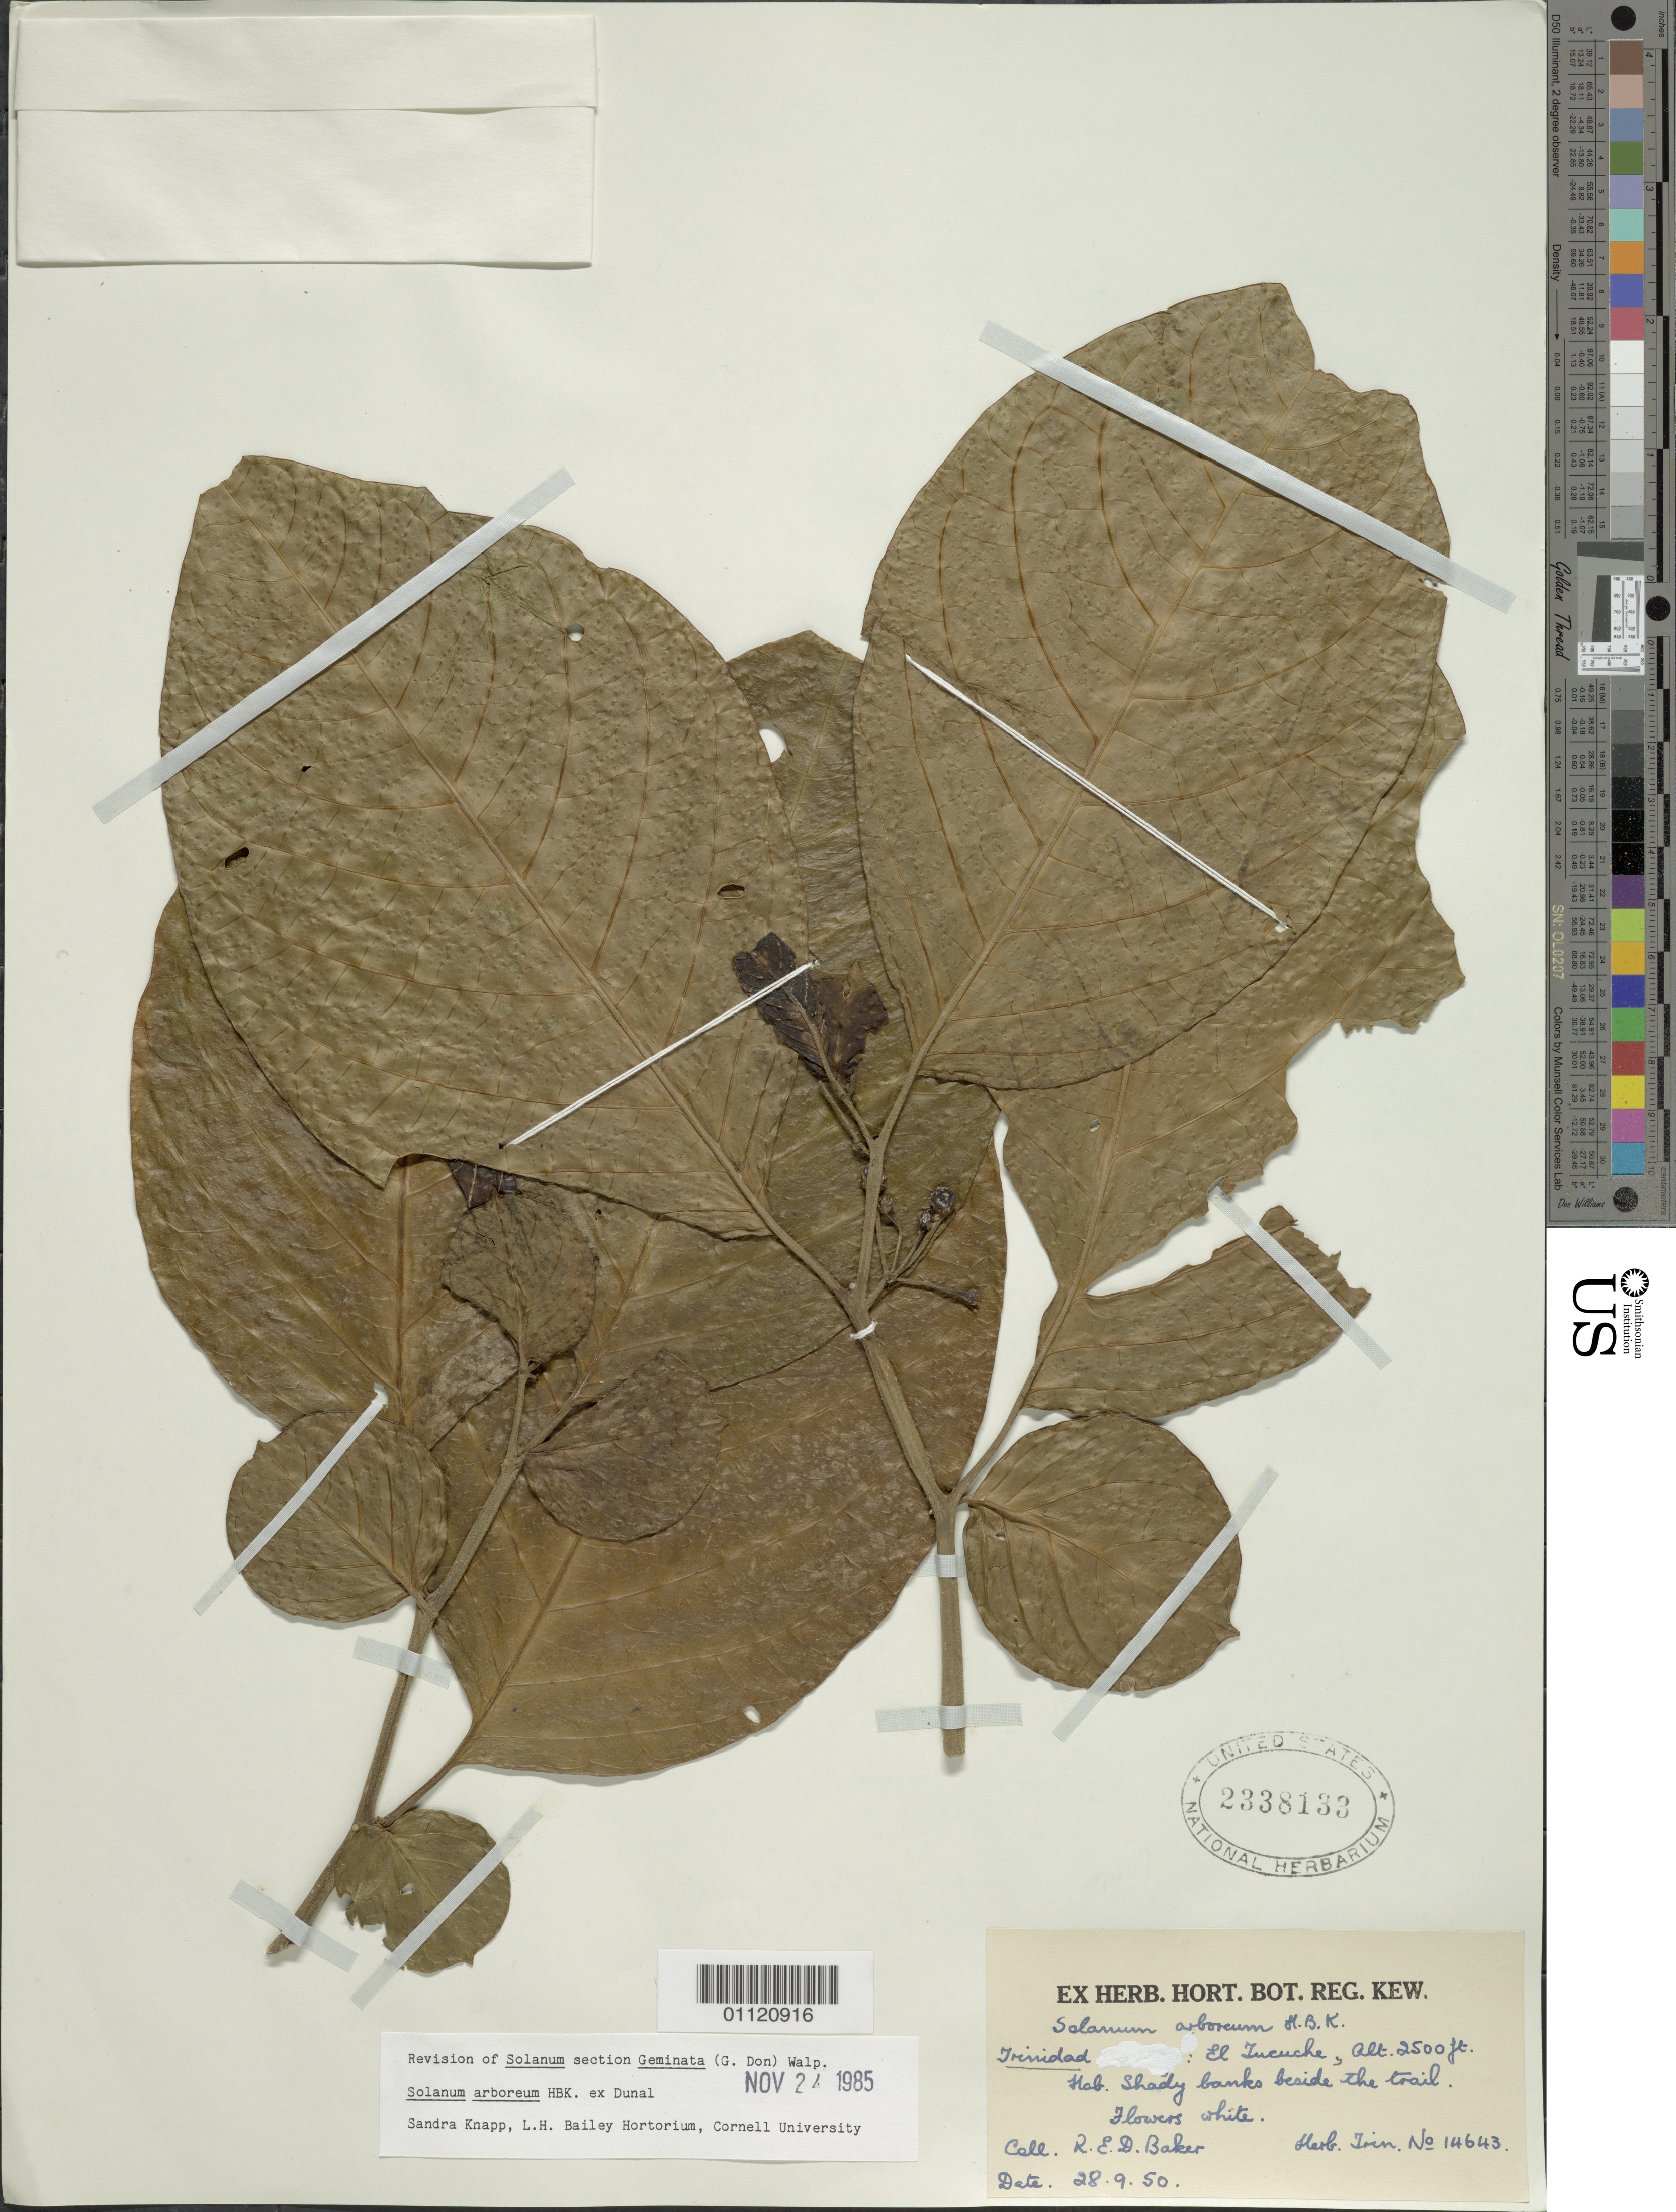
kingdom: Plantae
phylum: Tracheophyta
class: Magnoliopsida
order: Solanales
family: Solanaceae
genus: Solanum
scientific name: Solanum arboreum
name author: Dunal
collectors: R. E. D. Baker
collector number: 14643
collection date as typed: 28 Sep 1950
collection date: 1950-09-28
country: Trinidad and Tobago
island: Trinidad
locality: El Tucuche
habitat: shady banks beside the trail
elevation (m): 762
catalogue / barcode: US 2338133